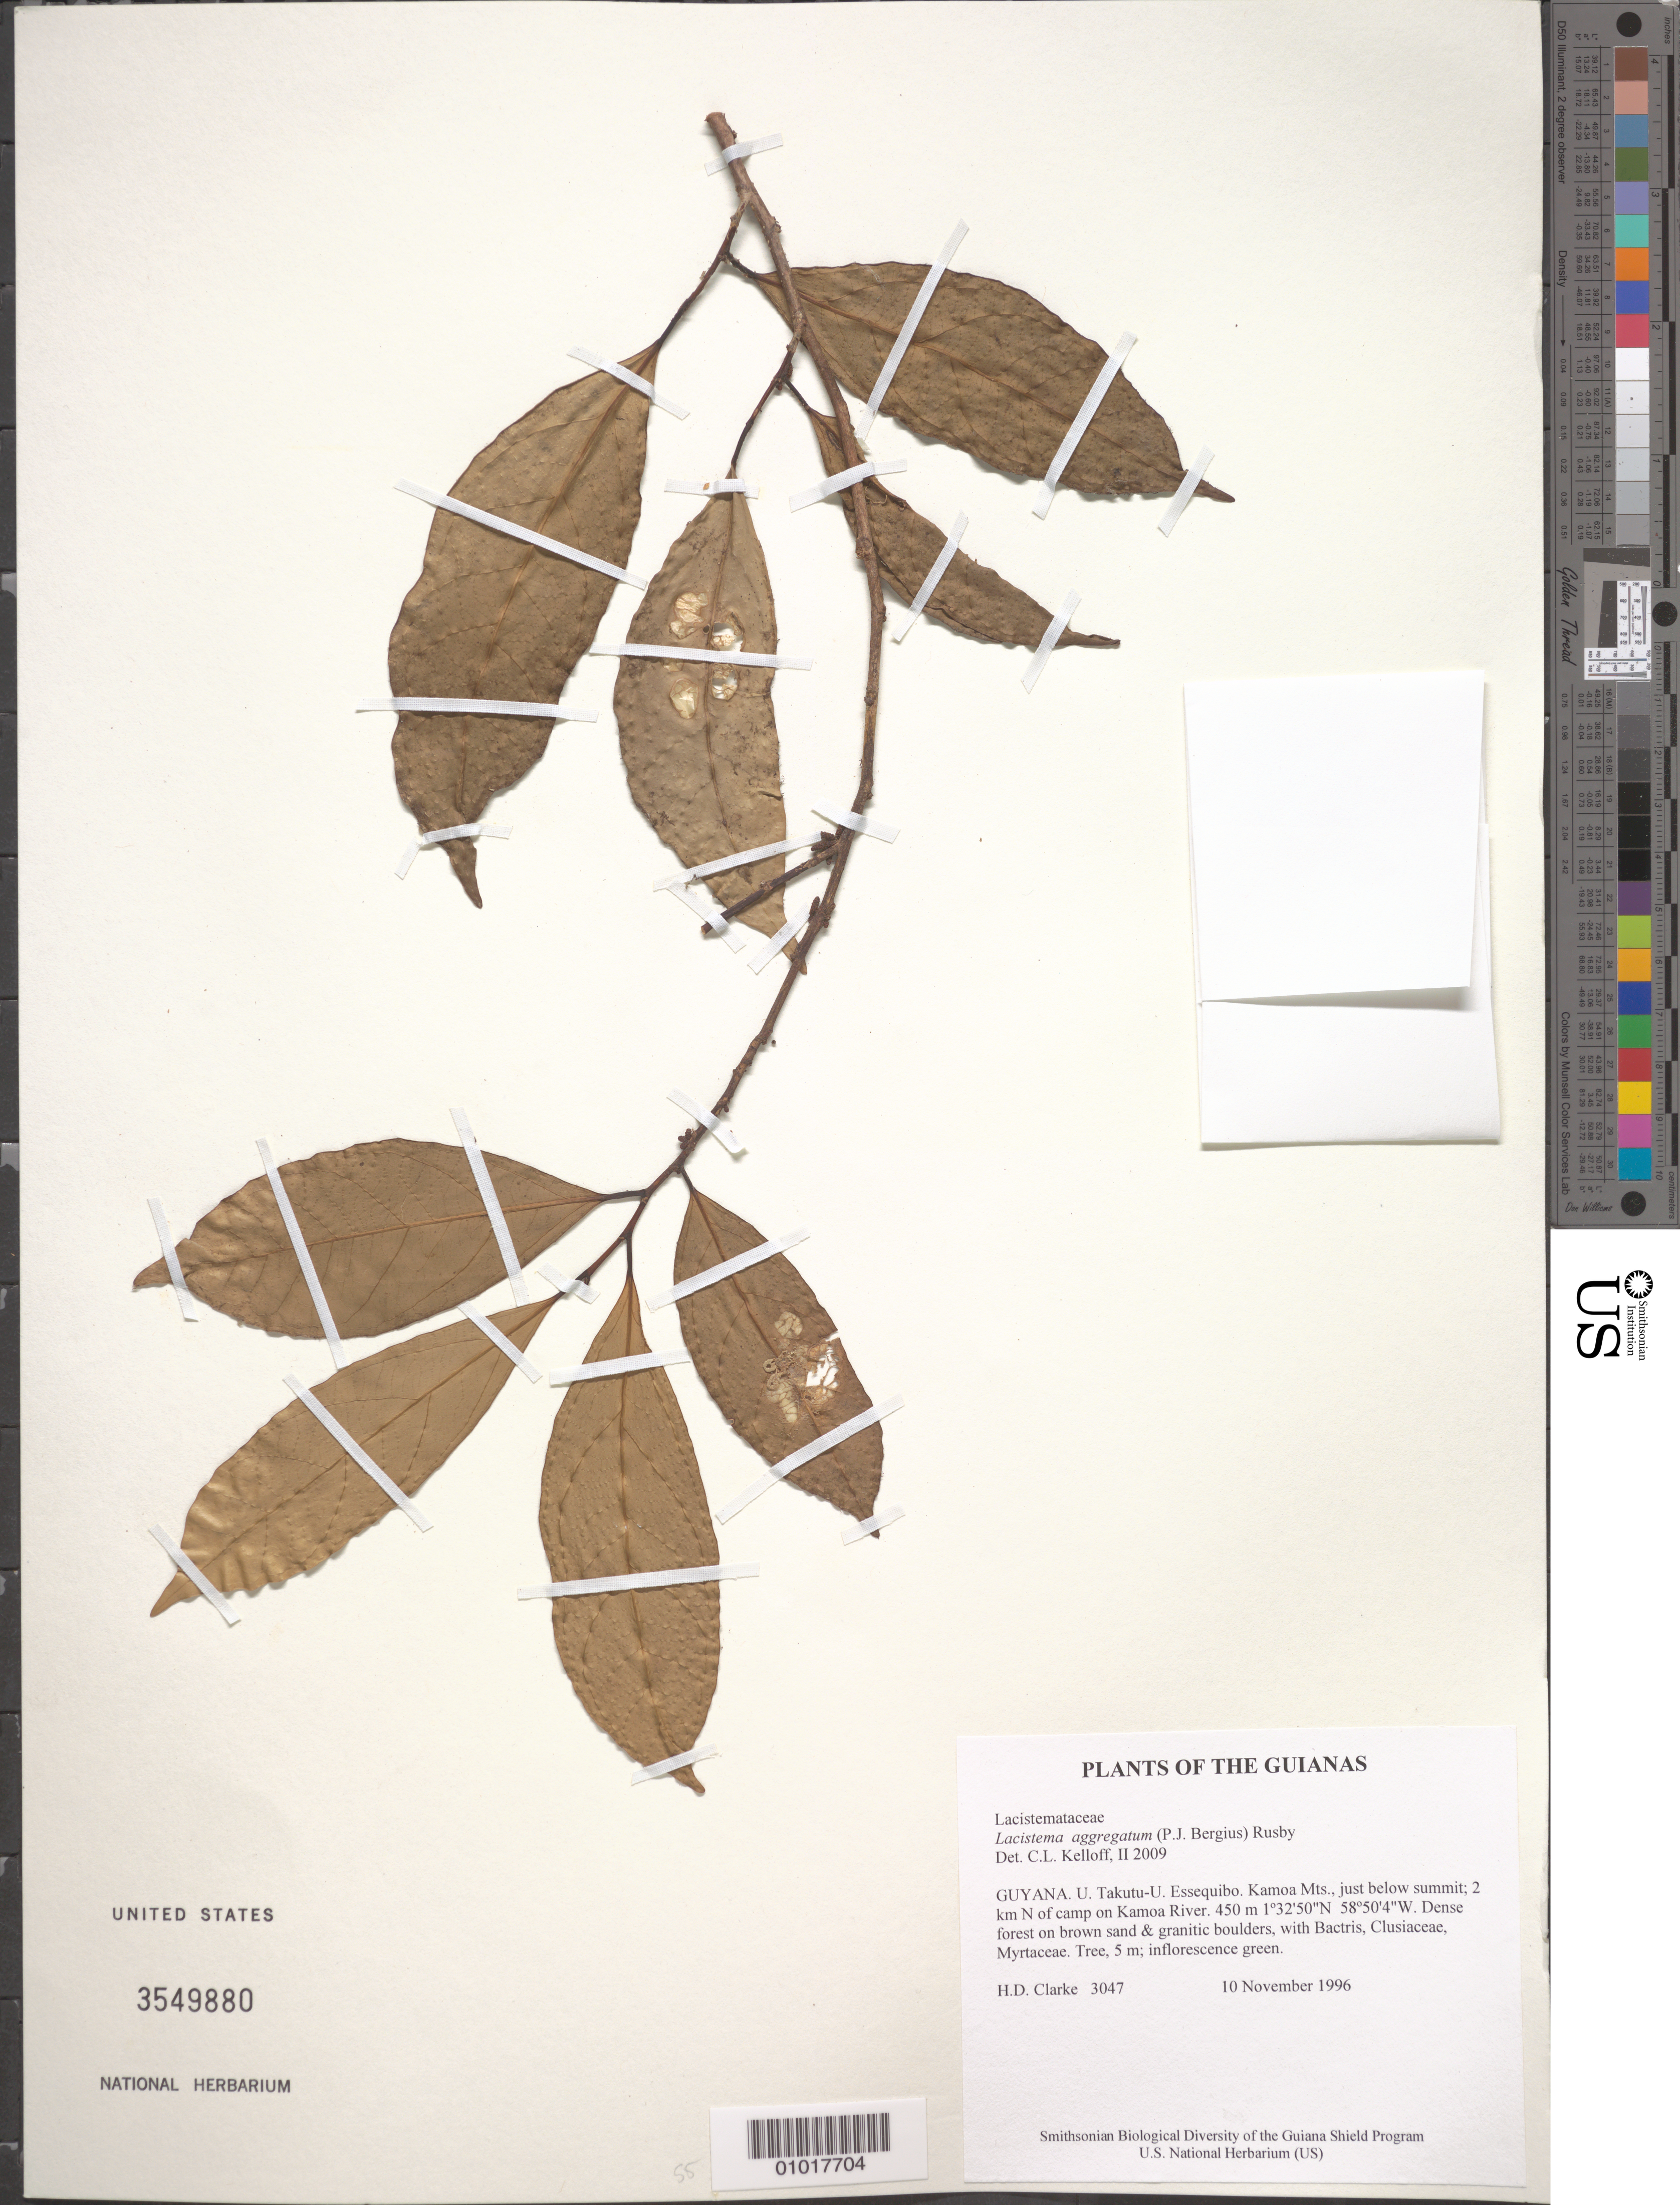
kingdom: Plantae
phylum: Tracheophyta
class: Magnoliopsida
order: Malpighiales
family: Lacistemataceae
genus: Lacistema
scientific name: Lacistema aggregatum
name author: (P.J. Bergius) Rusby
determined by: Kelloff, Carol L., (US), Smithsonian Institution - National Museum of Natural History (UNITED STATES)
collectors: H. D. Clarke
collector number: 3047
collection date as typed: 10 November 1996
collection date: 1996-11-10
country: Guyana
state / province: U. Takutu-U. Essequibo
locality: Kamoa Mts., just below summit; 2 km N of camp on Kamoa River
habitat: Dense forest on brown sand & granitic boulders, with Bactris, Clusiaceae, Myrtaceae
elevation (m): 450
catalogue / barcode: US 3549880